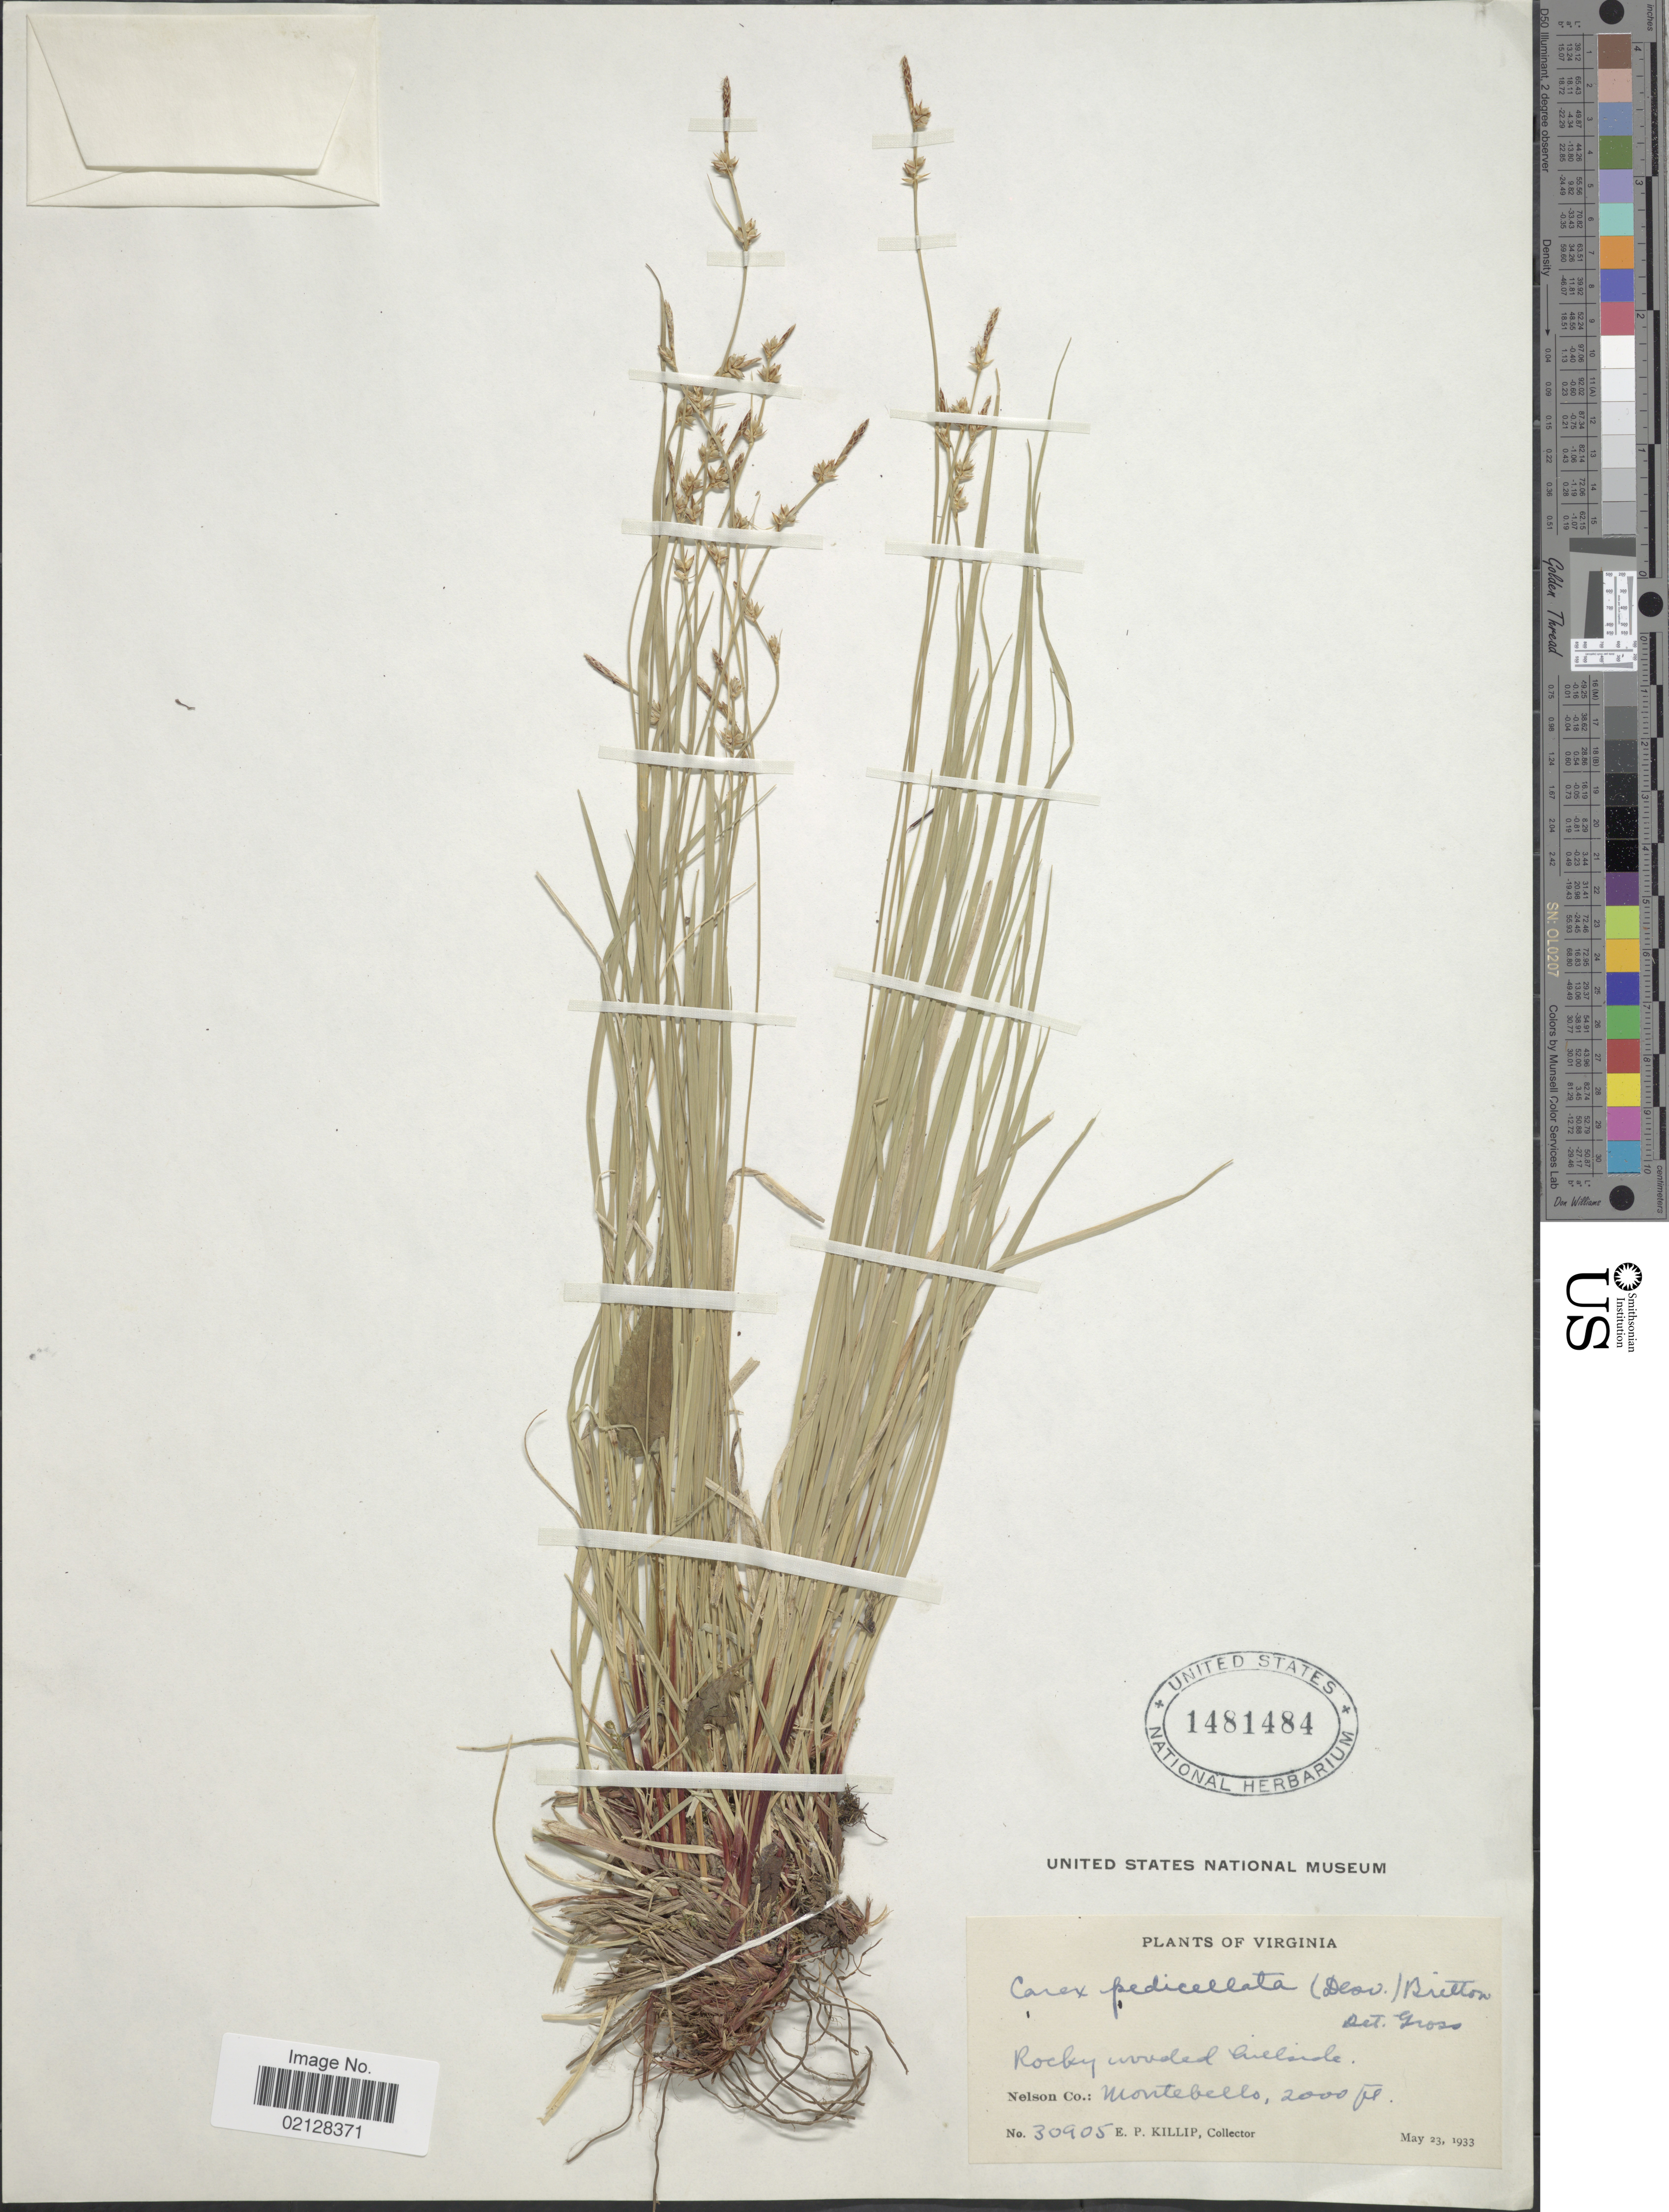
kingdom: Plantae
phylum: Tracheophyta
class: Liliopsida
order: Poales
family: Cyperaceae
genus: Carex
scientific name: Carex sp.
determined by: Strong, Mark T., (BOT), Smithsonian Institution - National Museum of Natural History (UNITED STATES)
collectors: E. P. Killip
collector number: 30905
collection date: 1933-05-23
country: United States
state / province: Virginia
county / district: Nelson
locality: Rocky wooded hillside, Nelson Co.: Montebello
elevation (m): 610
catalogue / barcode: US 1481484